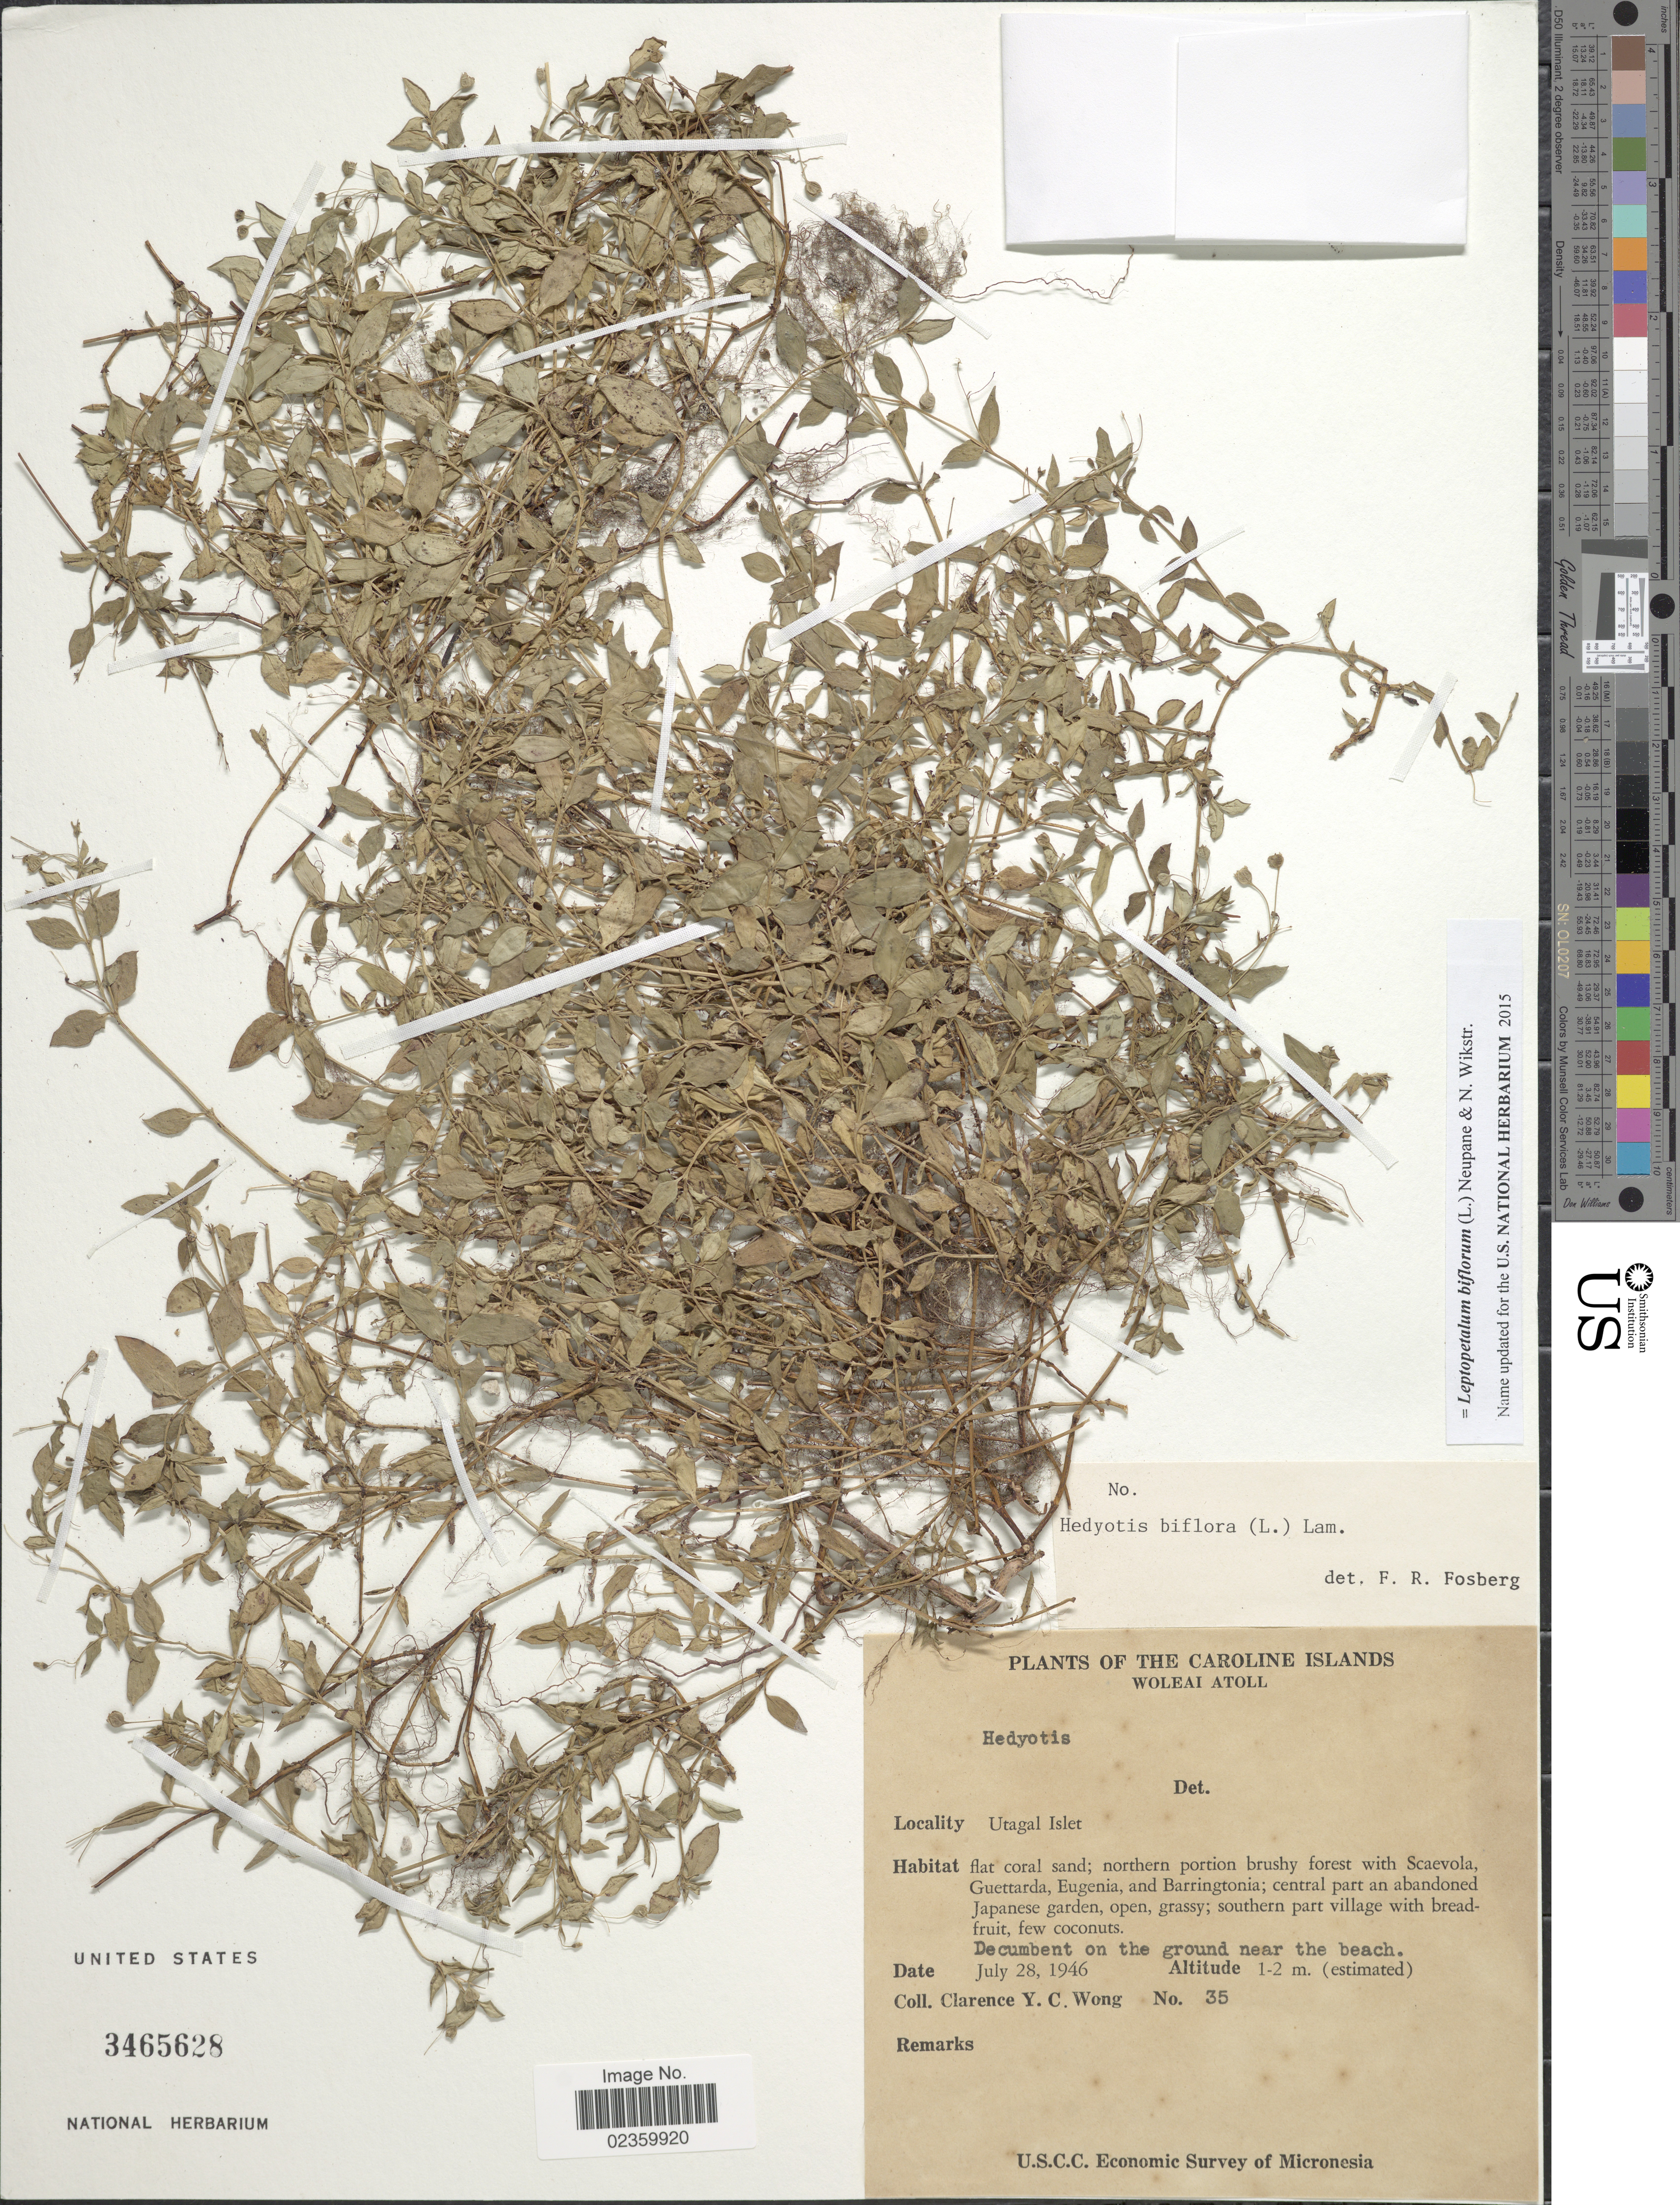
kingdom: Plantae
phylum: Tracheophyta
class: Magnoliopsida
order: Gentianales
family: Rubiaceae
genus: Leptopetalum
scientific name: Leptopetalum biflorum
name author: (L.) Neupane & N. Wikstr.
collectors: C. Y. C. Wong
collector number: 35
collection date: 1946-07-28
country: Micronesia, Federated States of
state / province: Yap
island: Woleai Atoll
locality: The Caroline Islands. Woleai Atoll. Utagal Islet.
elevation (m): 1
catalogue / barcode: US 3465628